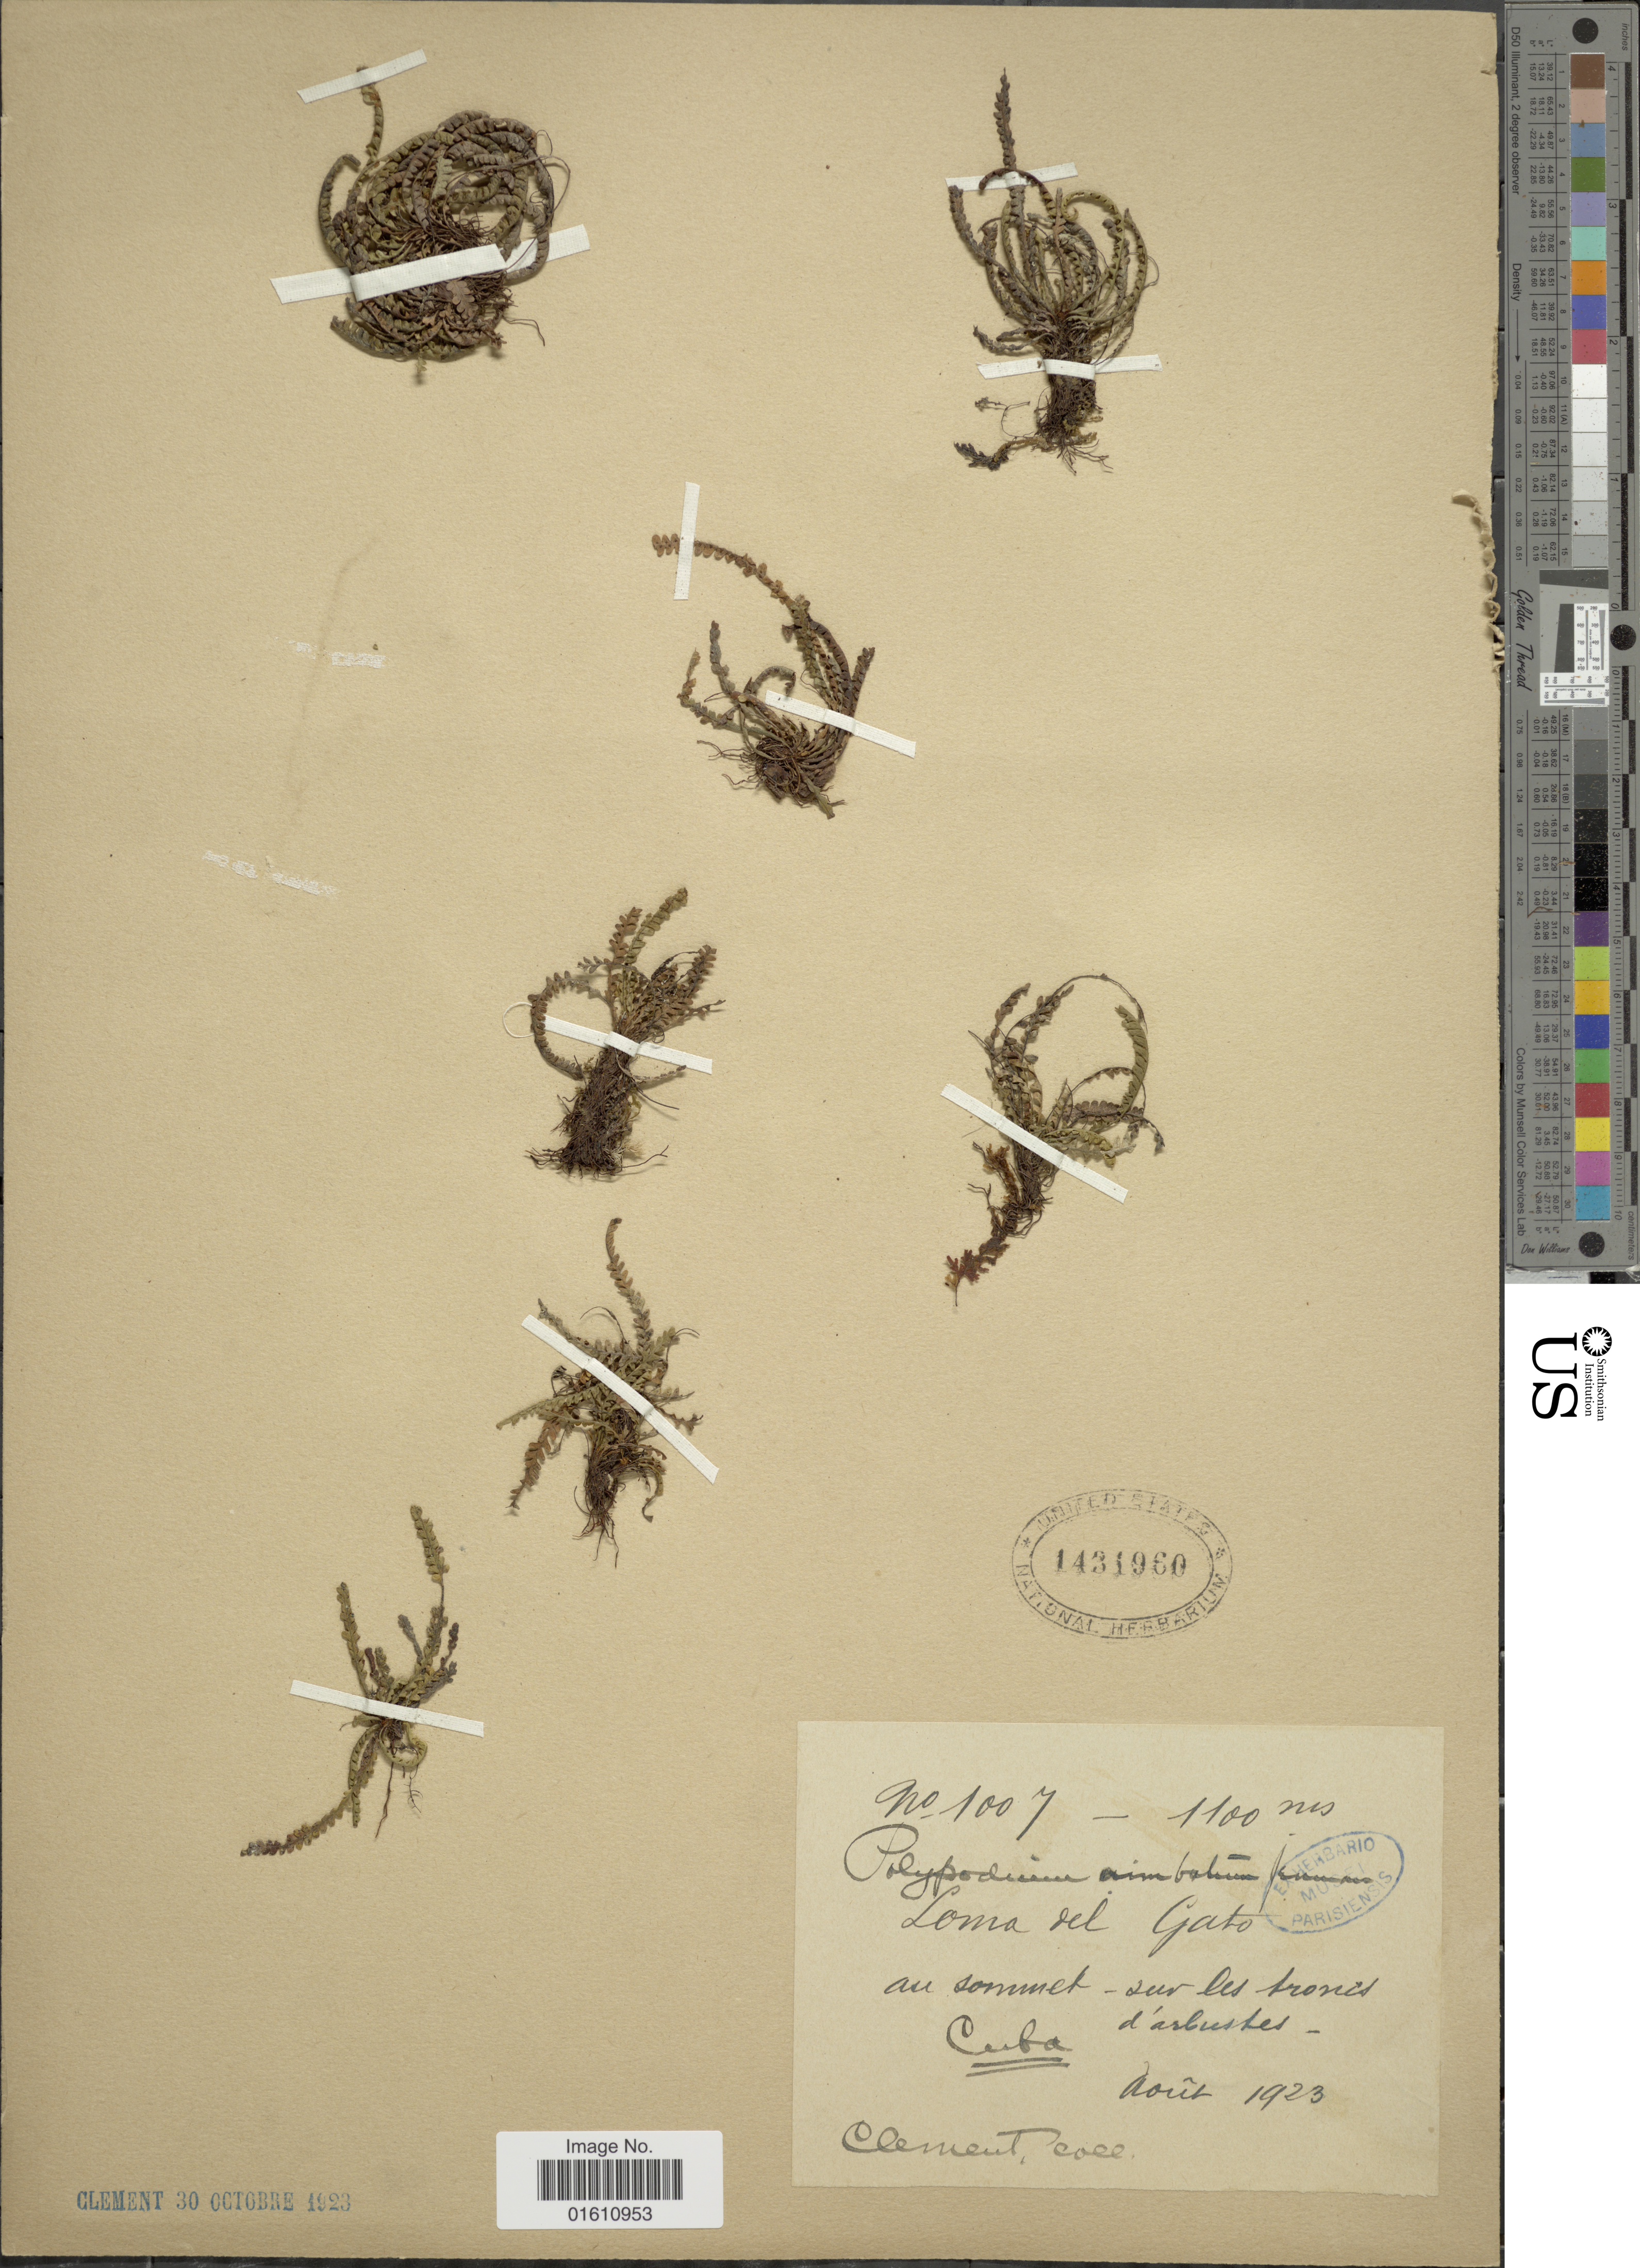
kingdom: Plantae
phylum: Tracheophyta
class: Polypodiopsida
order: Polypodiales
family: Polypodiaceae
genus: Moranopteris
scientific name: Moranopteris nimbata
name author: (Jenman) R. Y. Hirai & J. Prado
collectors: -. Clement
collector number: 1007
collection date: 1923-08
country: Cuba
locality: Loma del Gato, au sommet- sur les troncs d'arbustes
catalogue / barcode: US 1431960